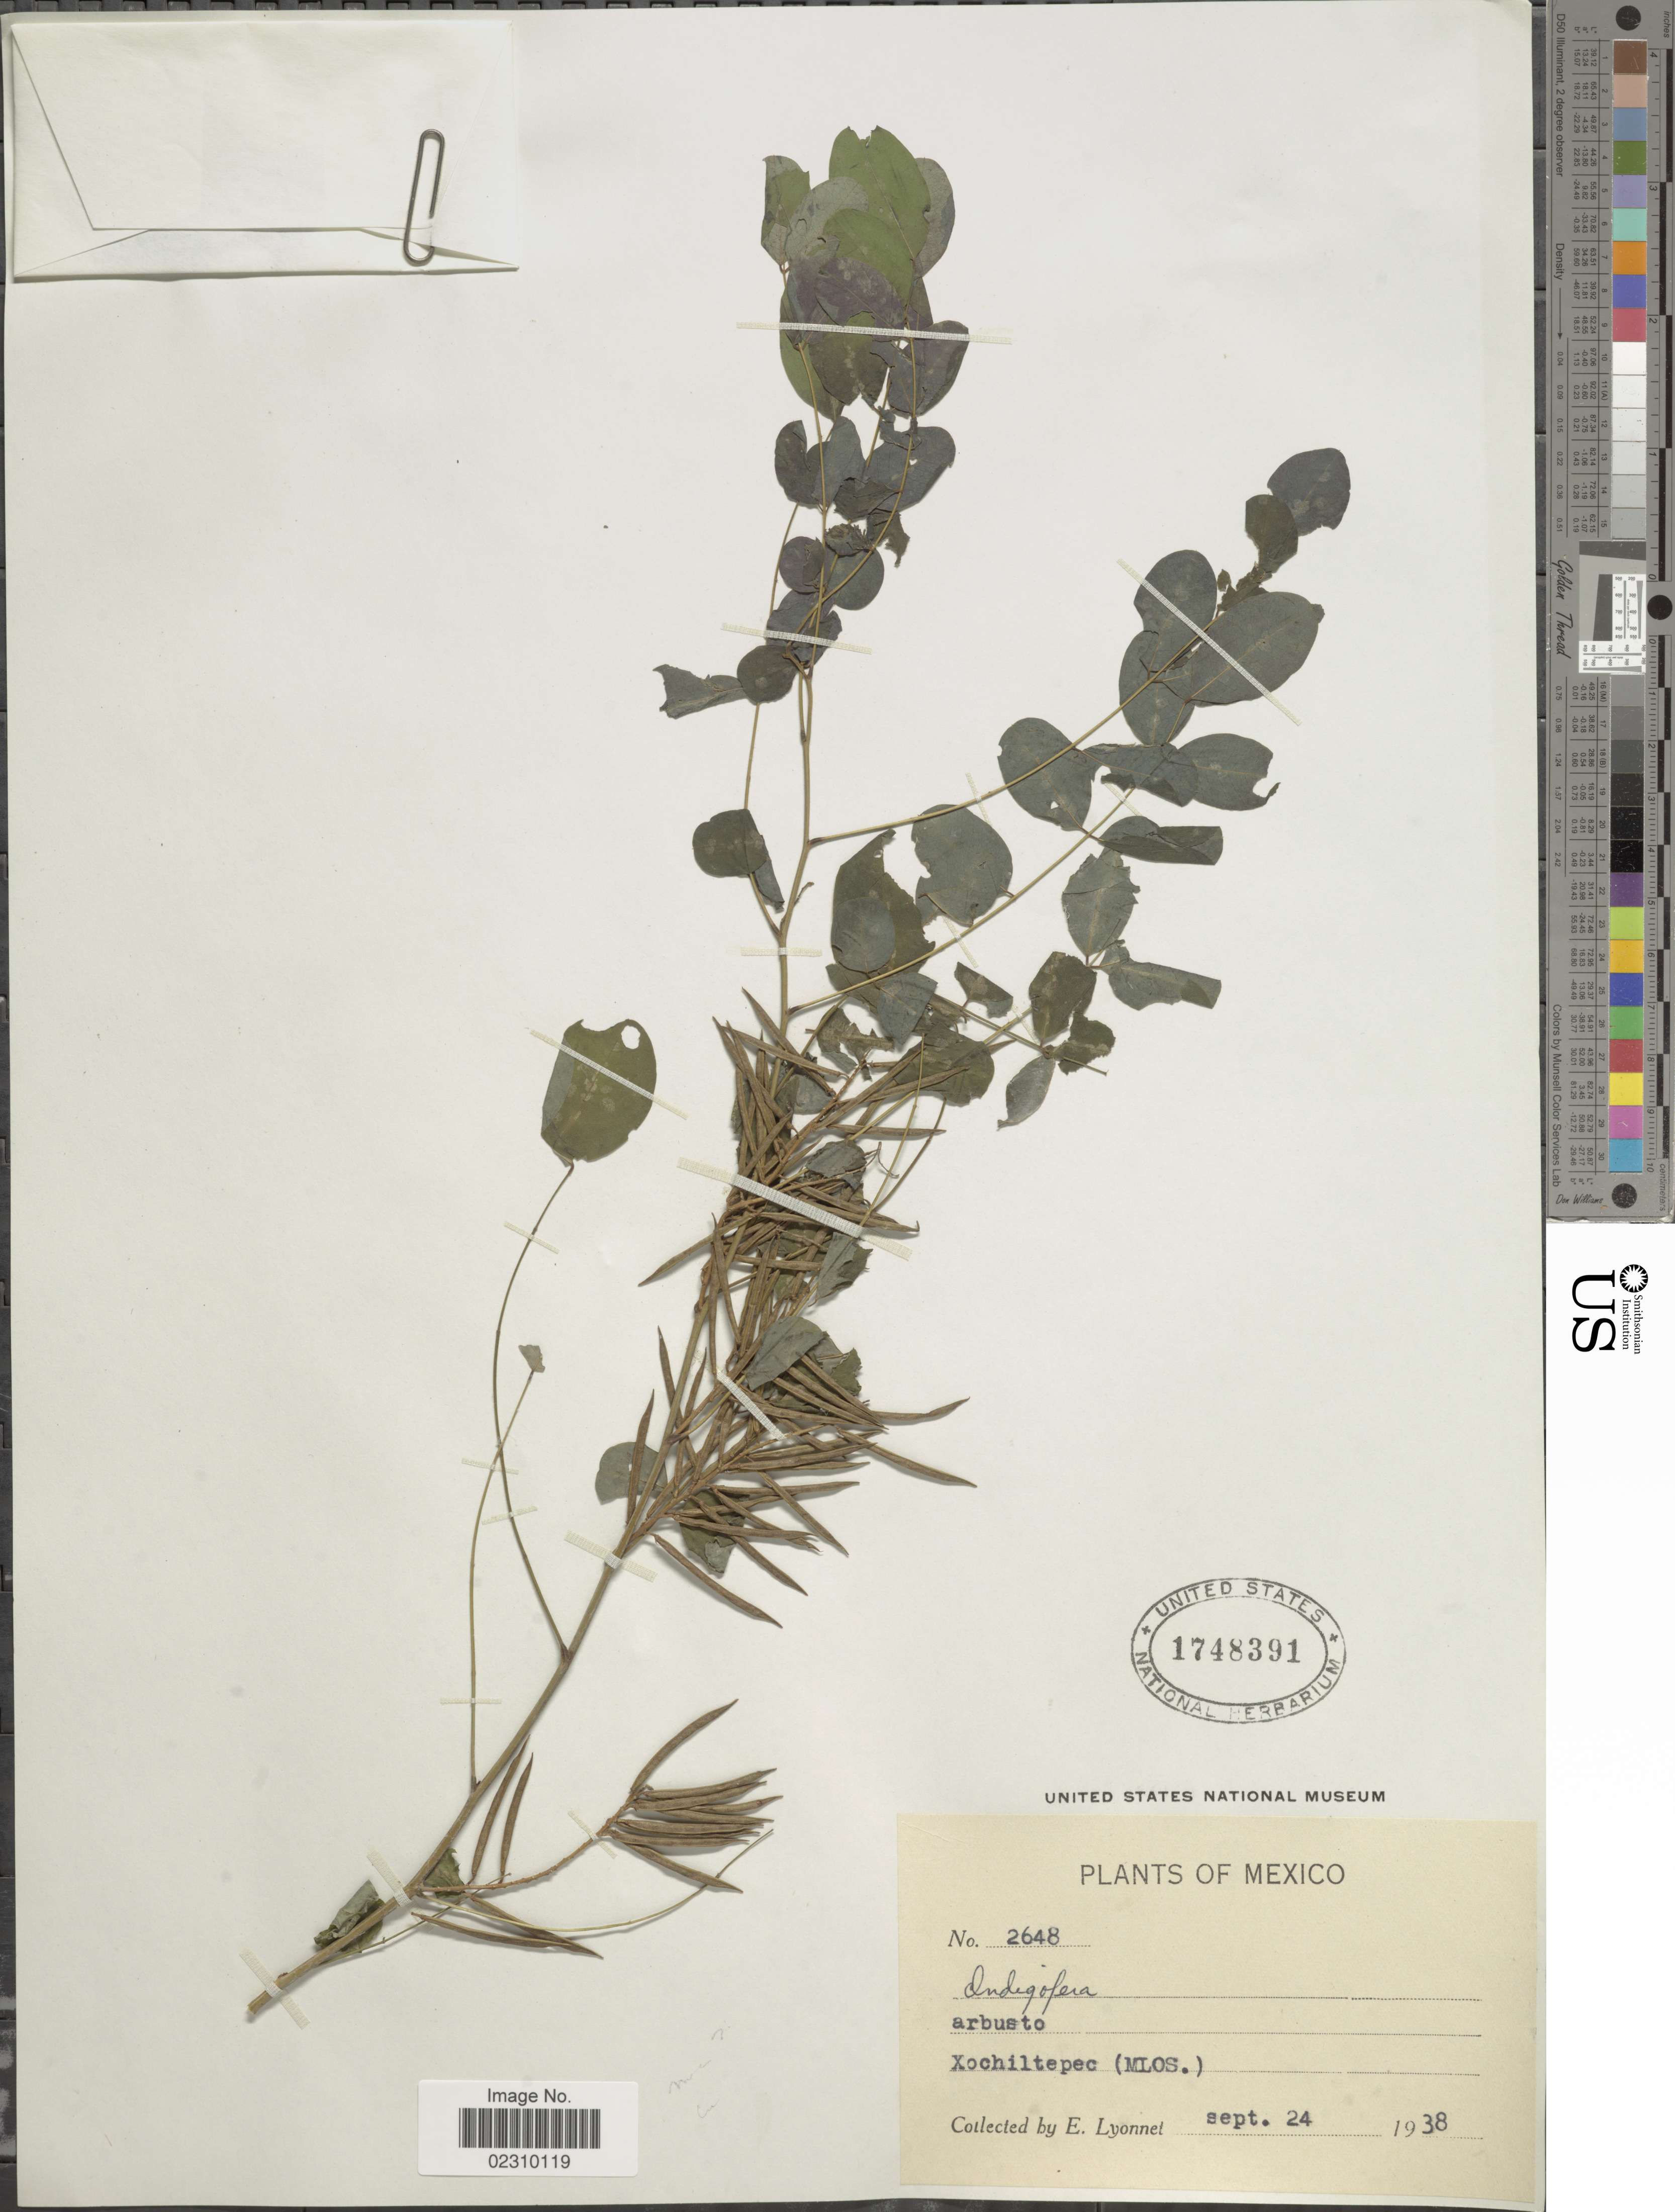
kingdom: Plantae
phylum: Tracheophyta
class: Magnoliopsida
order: Fabales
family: Fabaceae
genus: Indigofera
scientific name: Indigofera sp.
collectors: E. Lyonnet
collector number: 2648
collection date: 1938-09-24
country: Mexico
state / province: Morelos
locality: Xochiltepec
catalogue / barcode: US 1748391